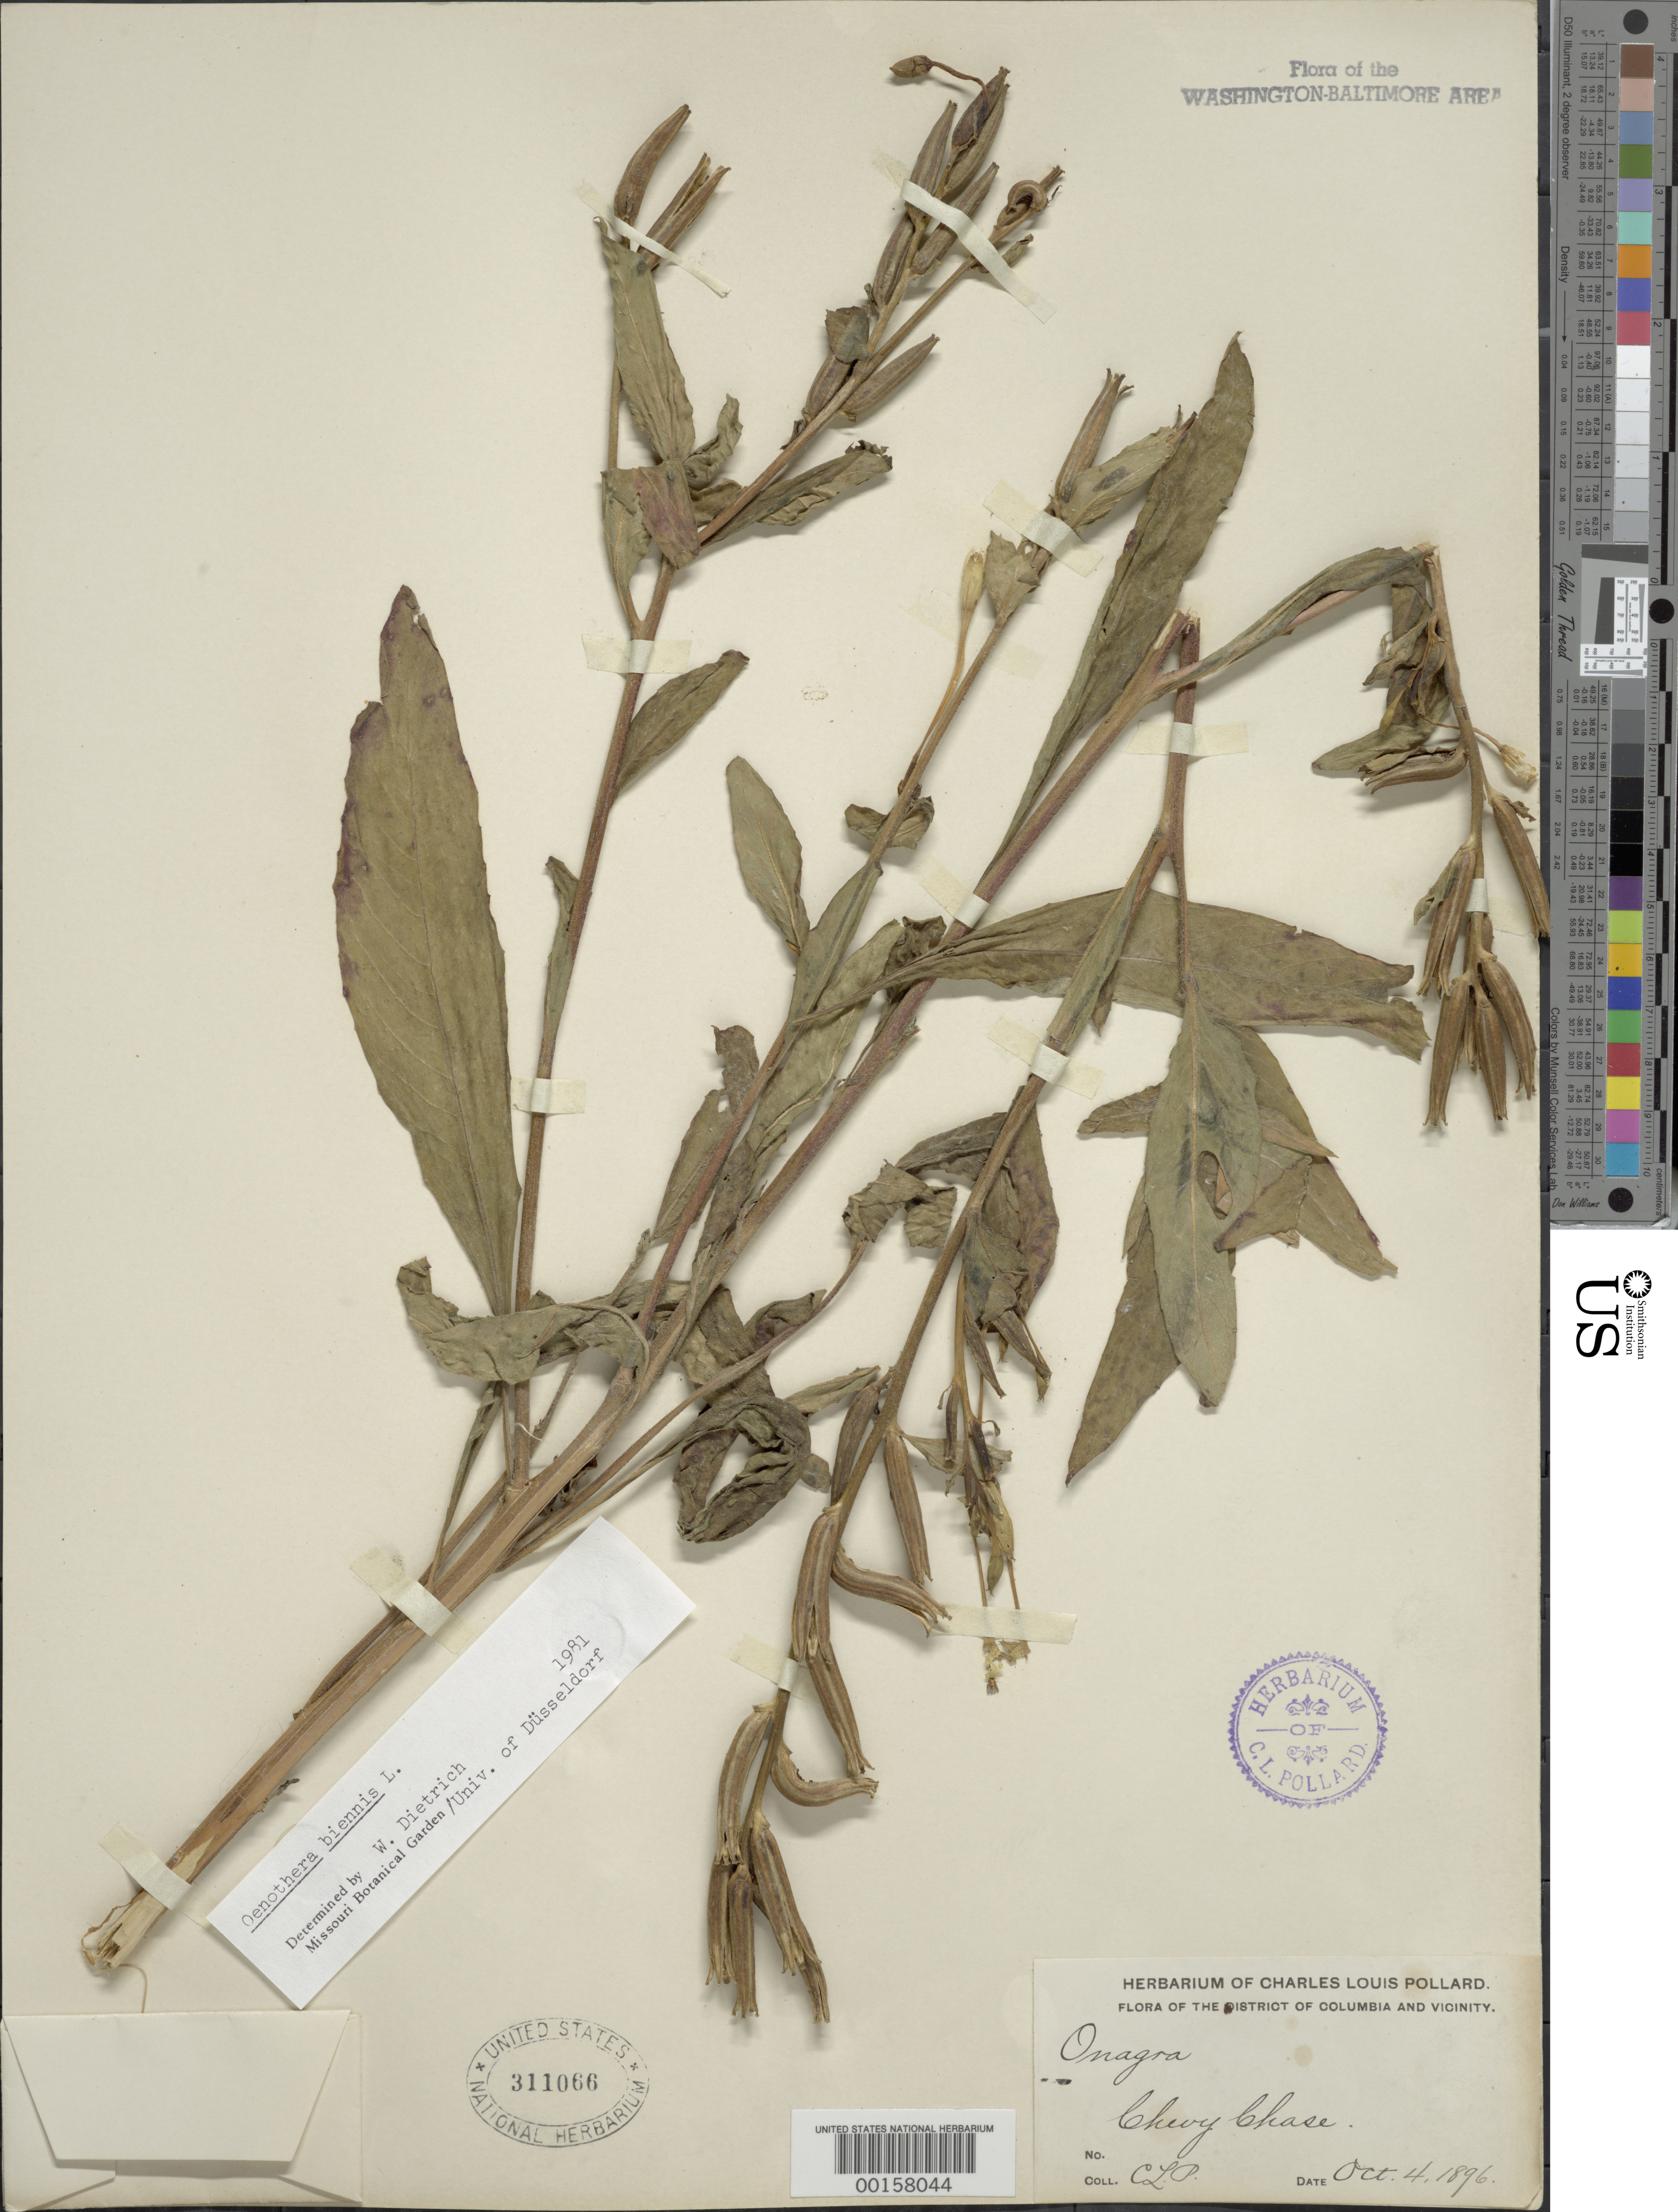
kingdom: Plantae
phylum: Tracheophyta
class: Magnoliopsida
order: Myrtales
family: Onagraceae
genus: Oenothera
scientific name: Oenothera biennis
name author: L.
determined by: Dietrich, W.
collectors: C. L. Pollard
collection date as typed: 04 Oct 1896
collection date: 1896-10-04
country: United States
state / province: Maryland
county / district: Montgomery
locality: Chevy Chase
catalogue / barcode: US 311066